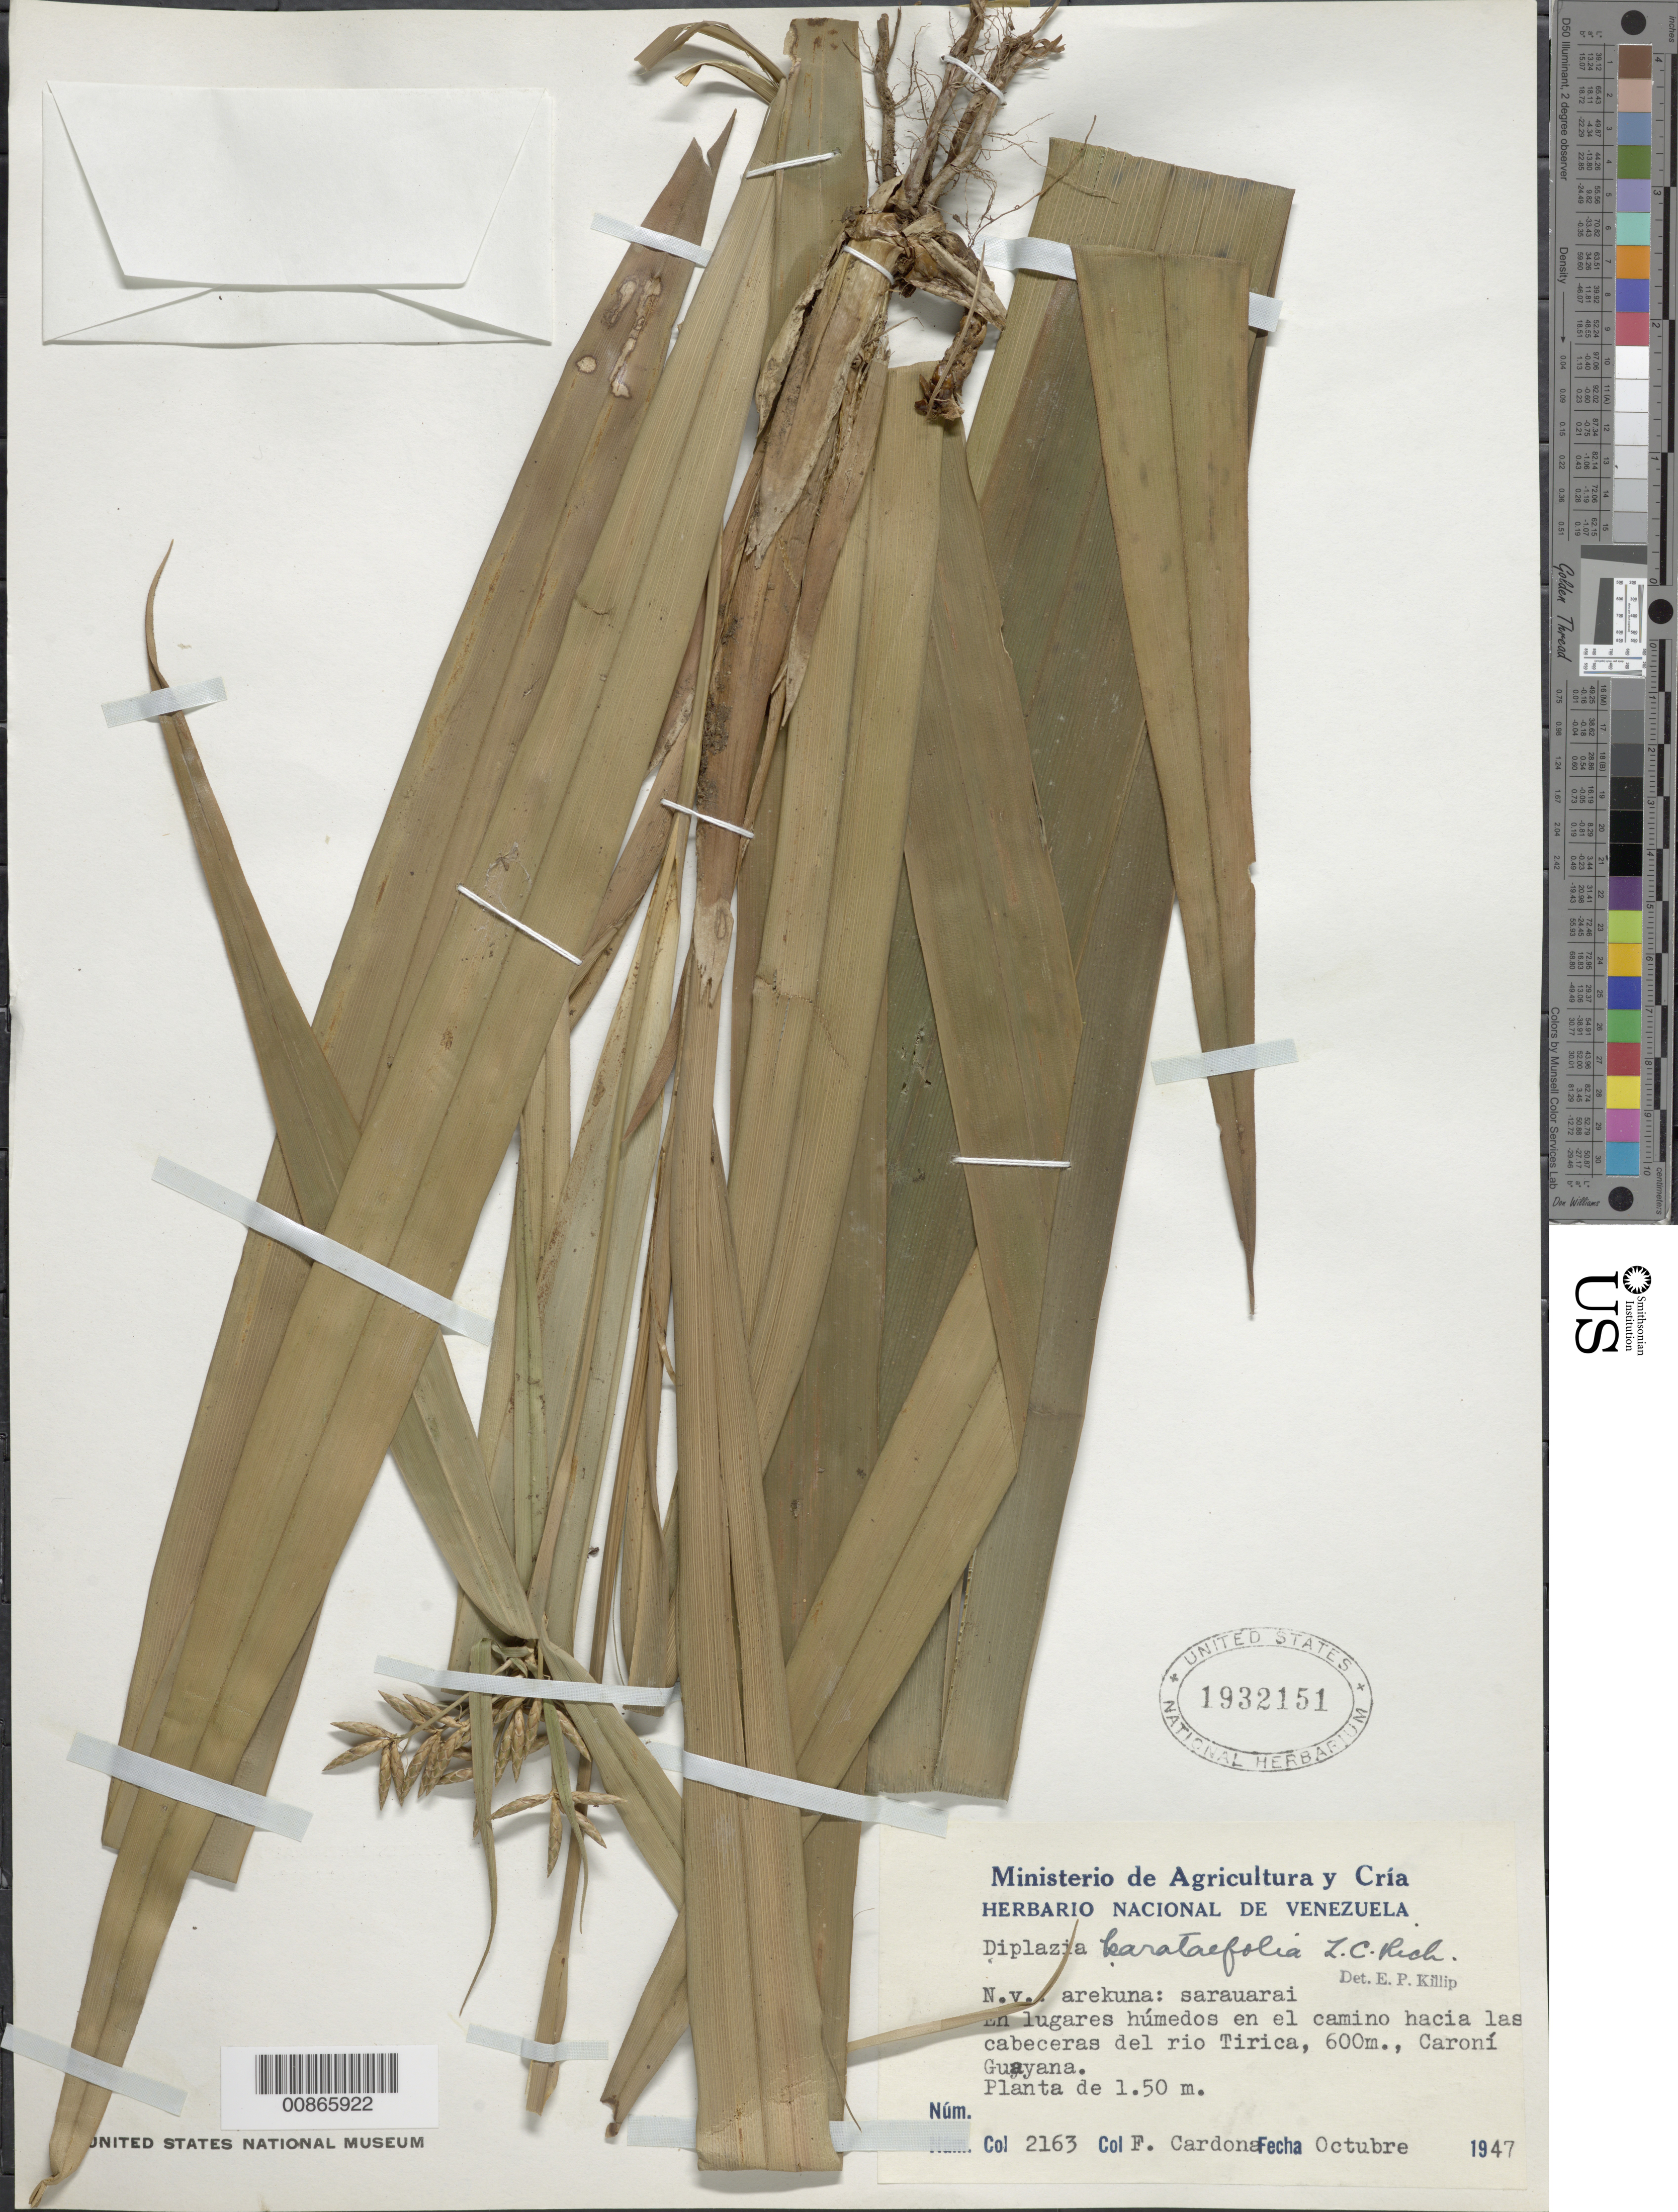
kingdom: Plantae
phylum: Tracheophyta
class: Liliopsida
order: Poales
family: Cyperaceae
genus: Diplasia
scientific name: Diplasia karatifolia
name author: Rich.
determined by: Killip, Ellsworth P.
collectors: F. Cardona Puig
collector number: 2163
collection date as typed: Oct-47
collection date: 1947-10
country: Venezuela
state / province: Bolívar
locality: Río Caroní, Río Tírica (Guayana)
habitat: Lugares humedos en el camino hacia las cabceras del rio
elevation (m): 600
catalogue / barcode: US 1932151